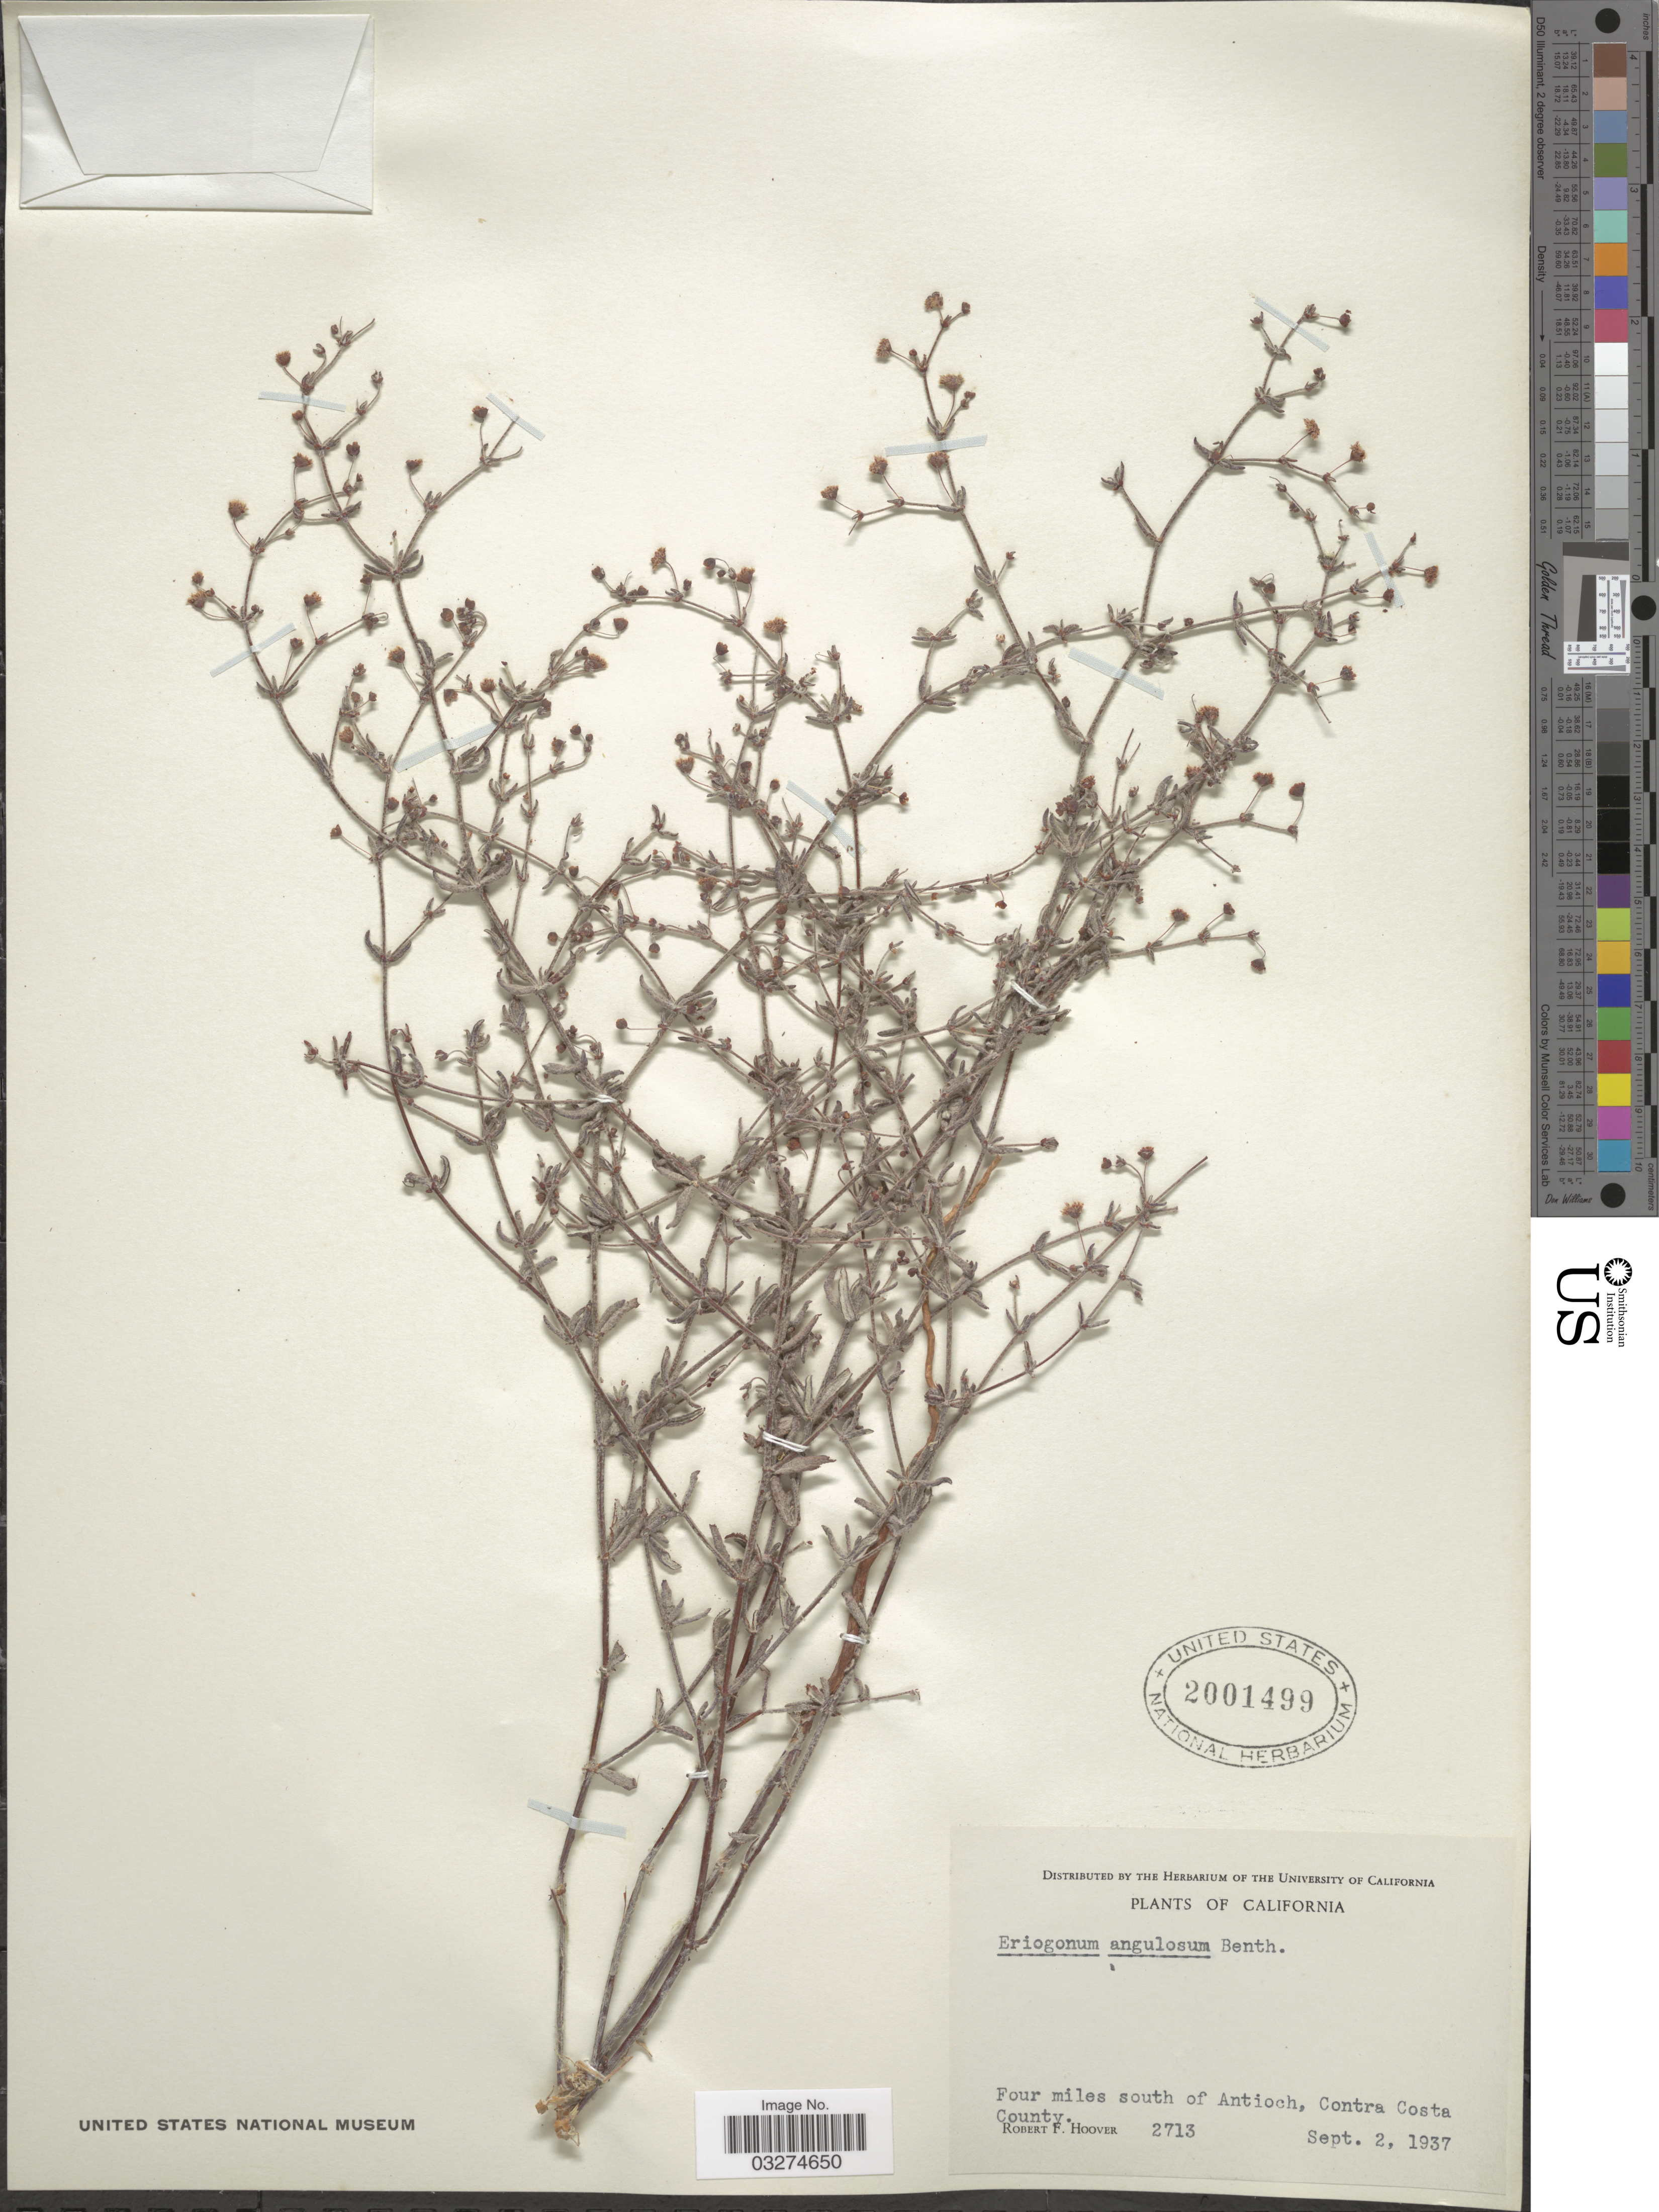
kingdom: Plantae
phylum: Tracheophyta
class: Magnoliopsida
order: Caryophyllales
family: Polygonaceae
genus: Eriogonum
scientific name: Eriogonum angulosum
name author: Benth.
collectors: R. F. Hoover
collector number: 2713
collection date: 1937-09-02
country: United States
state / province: California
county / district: Contra Costa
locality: Four miles south of Antioch, Contra Costa County.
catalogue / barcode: US 2001499